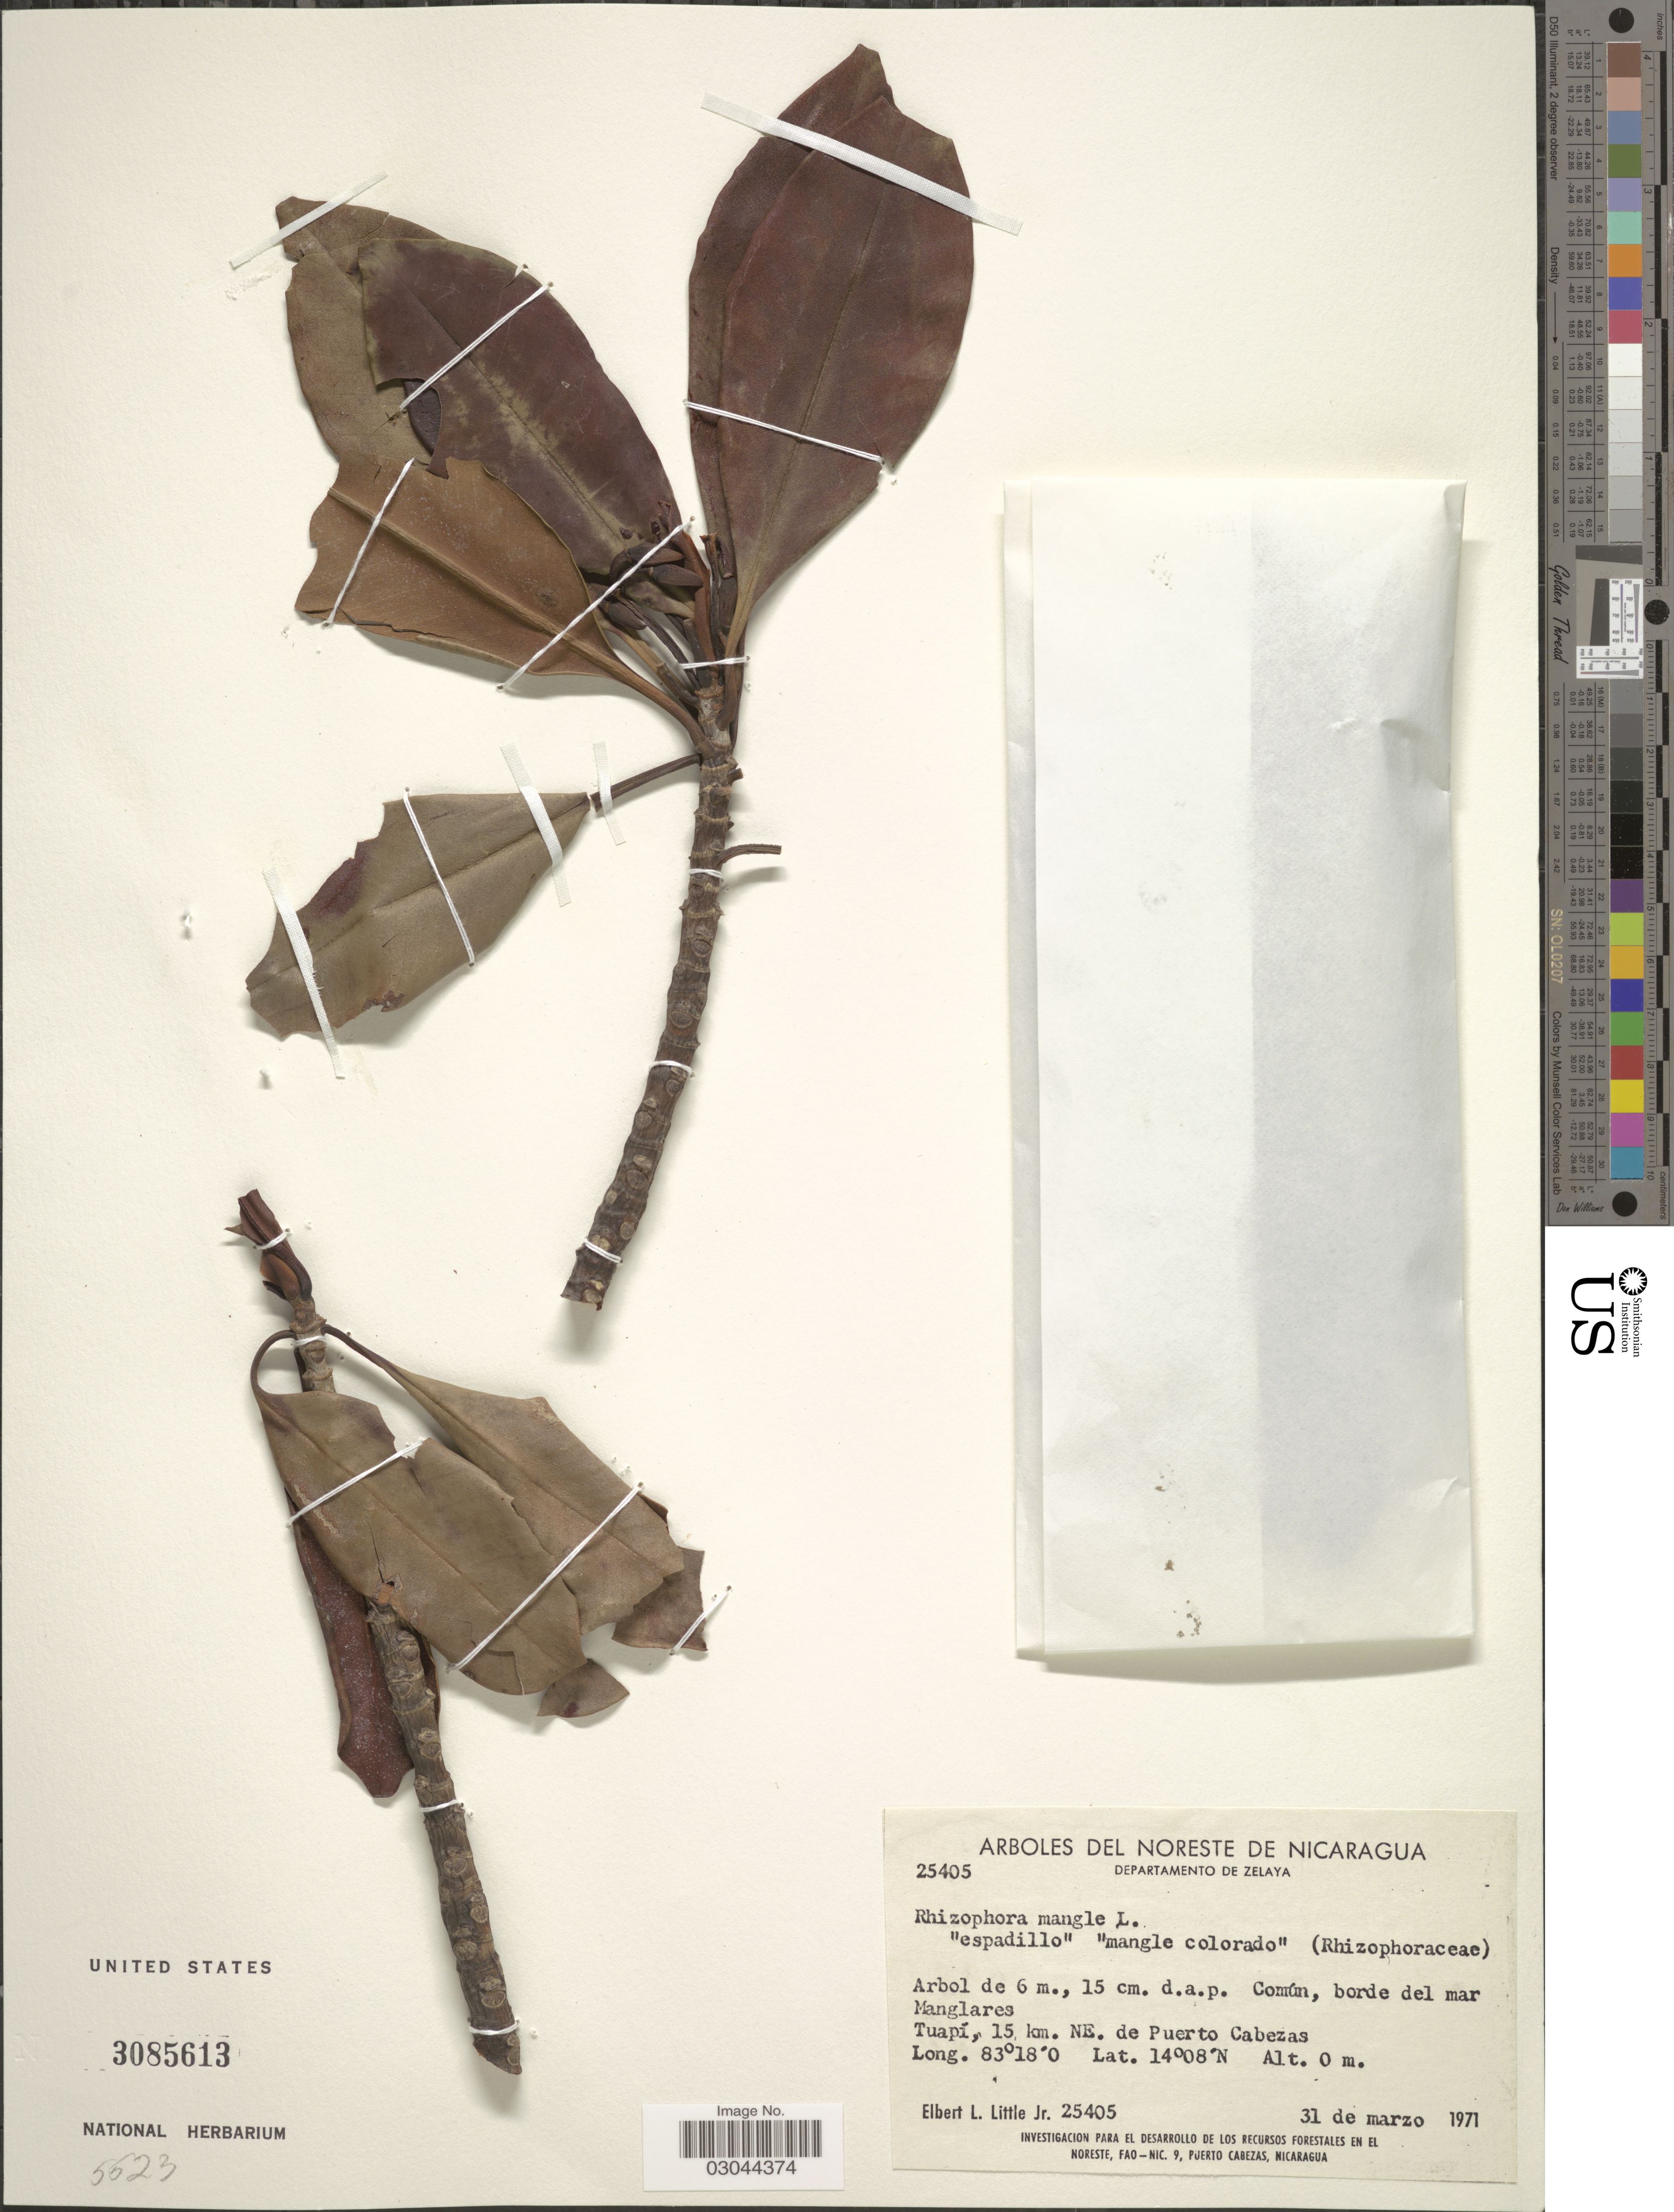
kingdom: Plantae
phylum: Tracheophyta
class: Magnoliopsida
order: Malpighiales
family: Rhizophoraceae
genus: Rhizophora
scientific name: Rhizophora mangle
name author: L.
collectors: E. L. Little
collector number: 25405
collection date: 1971-03-31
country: Nicaragua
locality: Noreste de Nicaragua. Departamento de Zelaya. Común, borde del mar Manglares. Tuapí, 15 km. NE. de Puerto Cabezas.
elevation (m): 0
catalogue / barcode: US 3085613